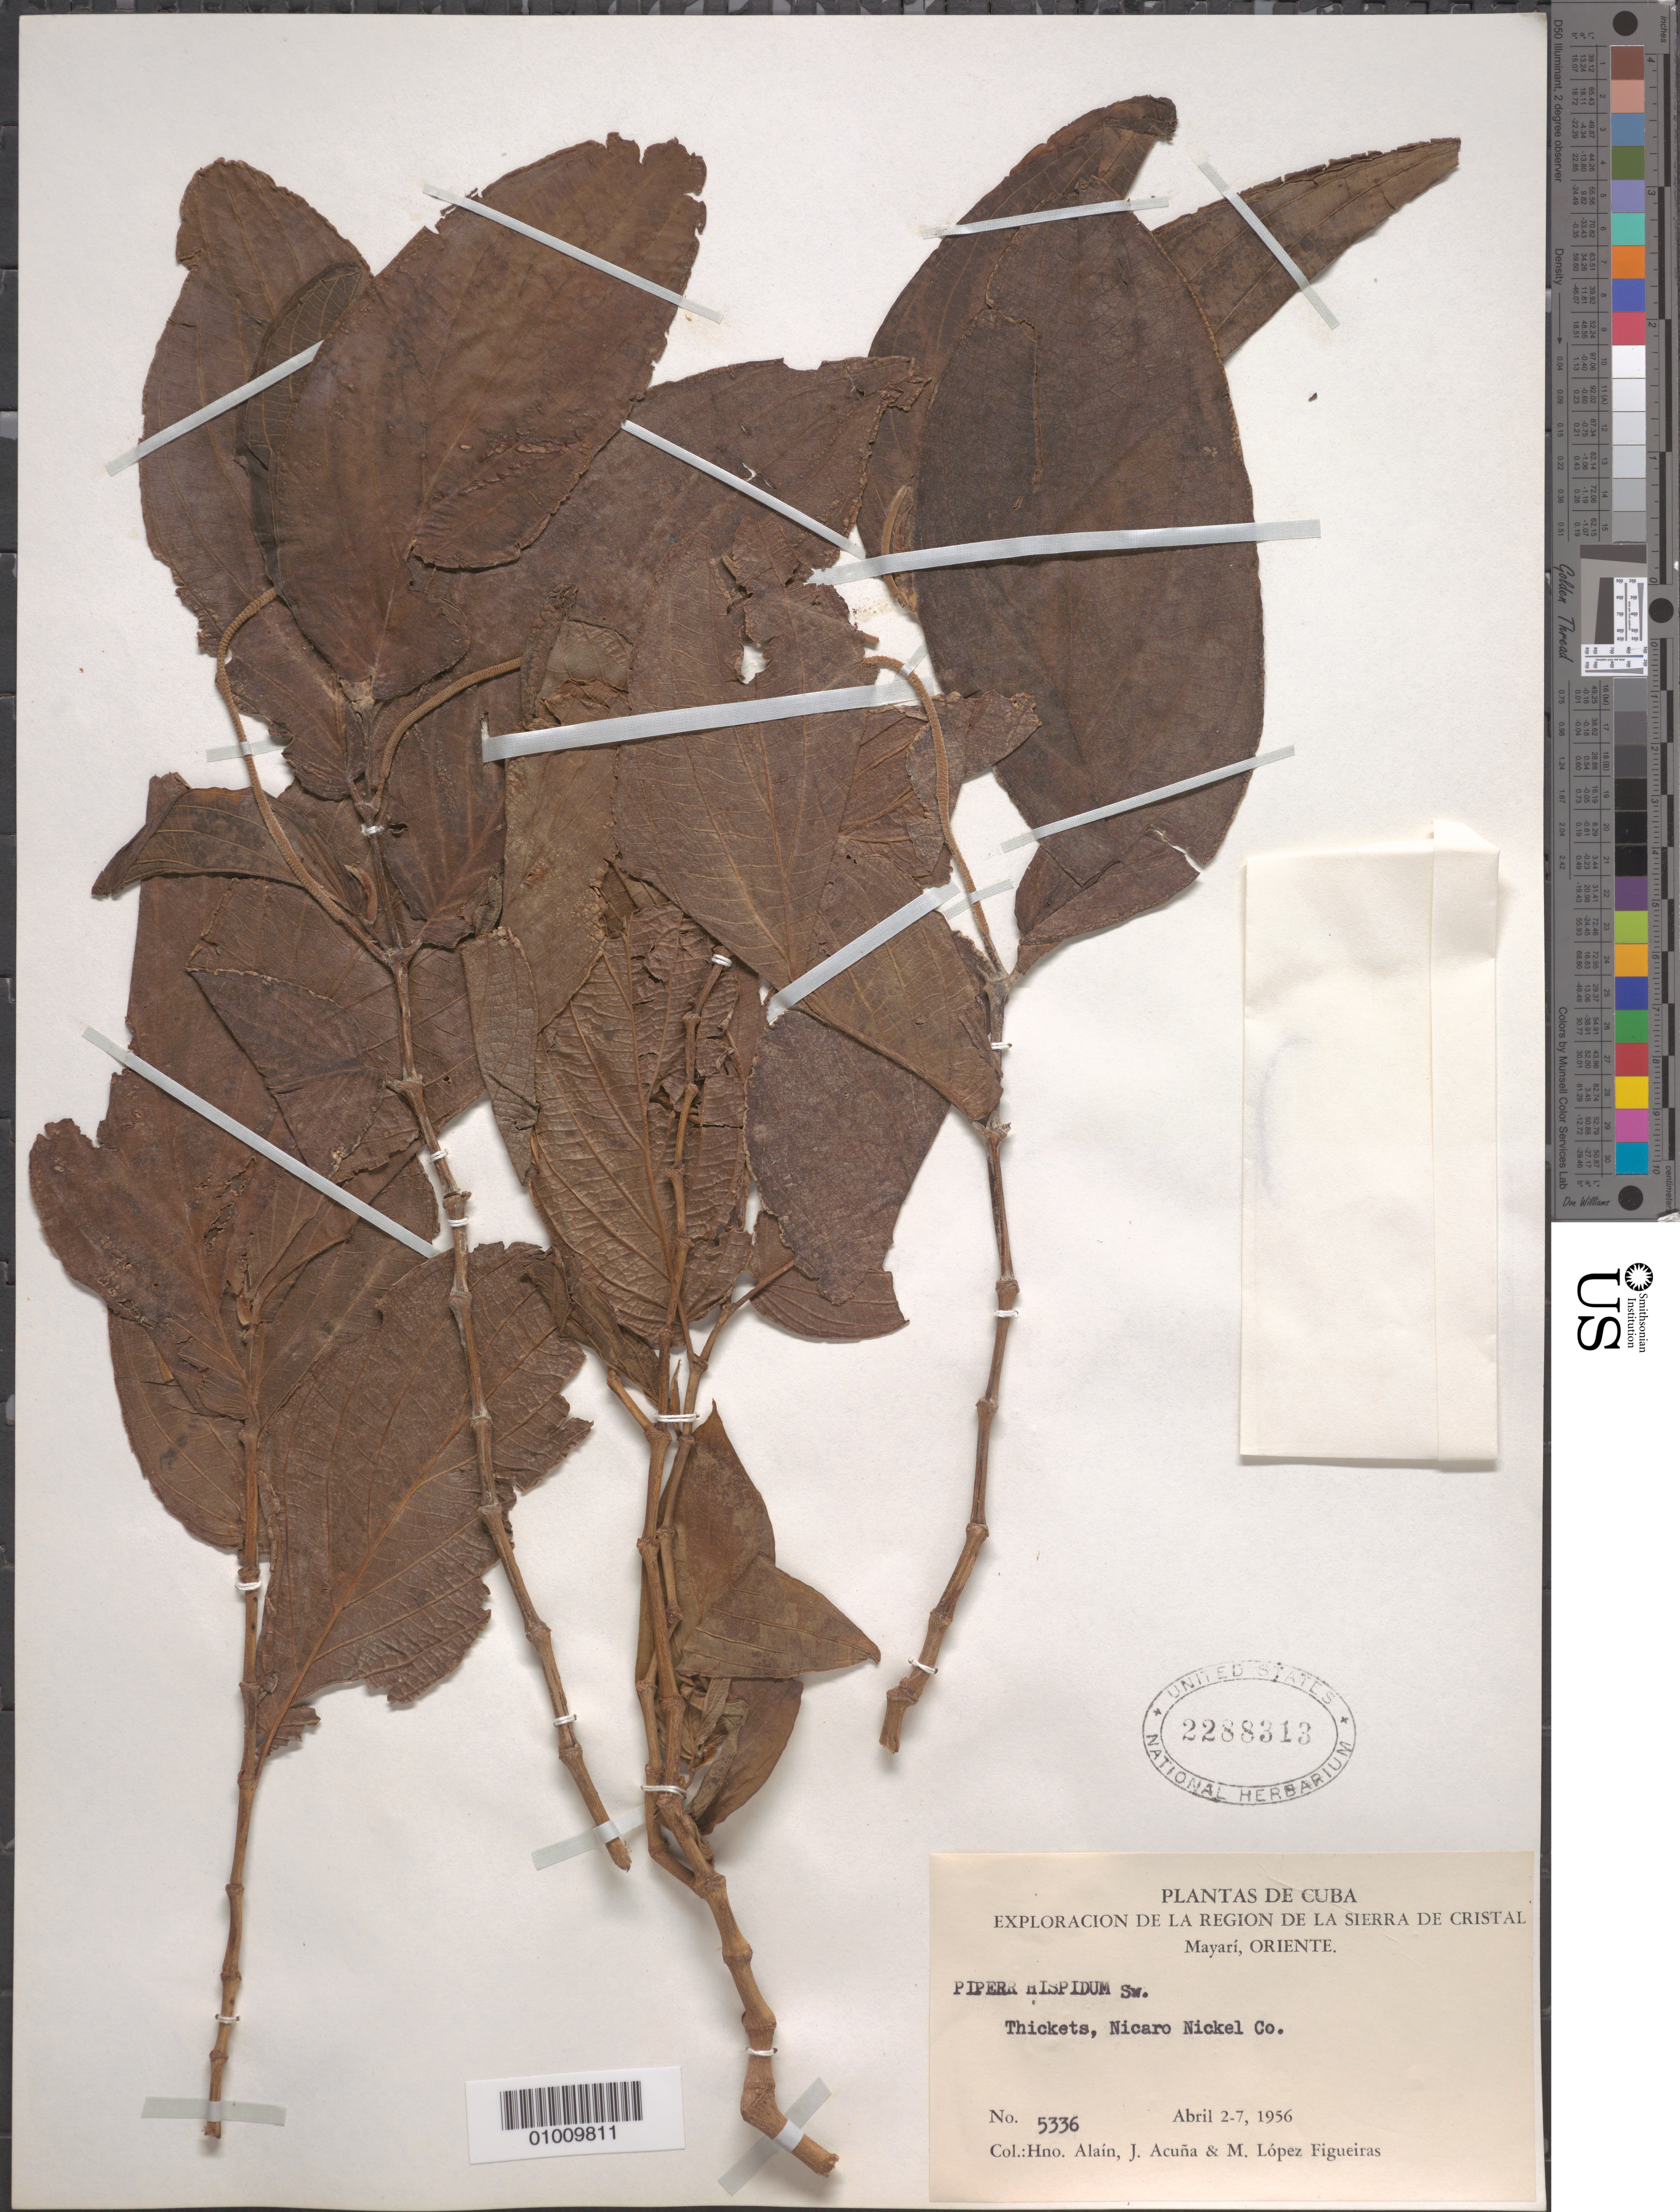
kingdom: Plantae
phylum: Tracheophyta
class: Magnoliopsida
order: Piperales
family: Piperaceae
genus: Piper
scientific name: Piper hispidum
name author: Sw.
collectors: A. H. Liogier, J. Acuña & M. López Figueiras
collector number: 5336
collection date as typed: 02 Apr 1956 to 07 Apr 1956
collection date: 1956-04-02/1956-04-07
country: Cuba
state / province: Oriente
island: Cuba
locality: Nicaro Nickel co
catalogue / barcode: US 2288313